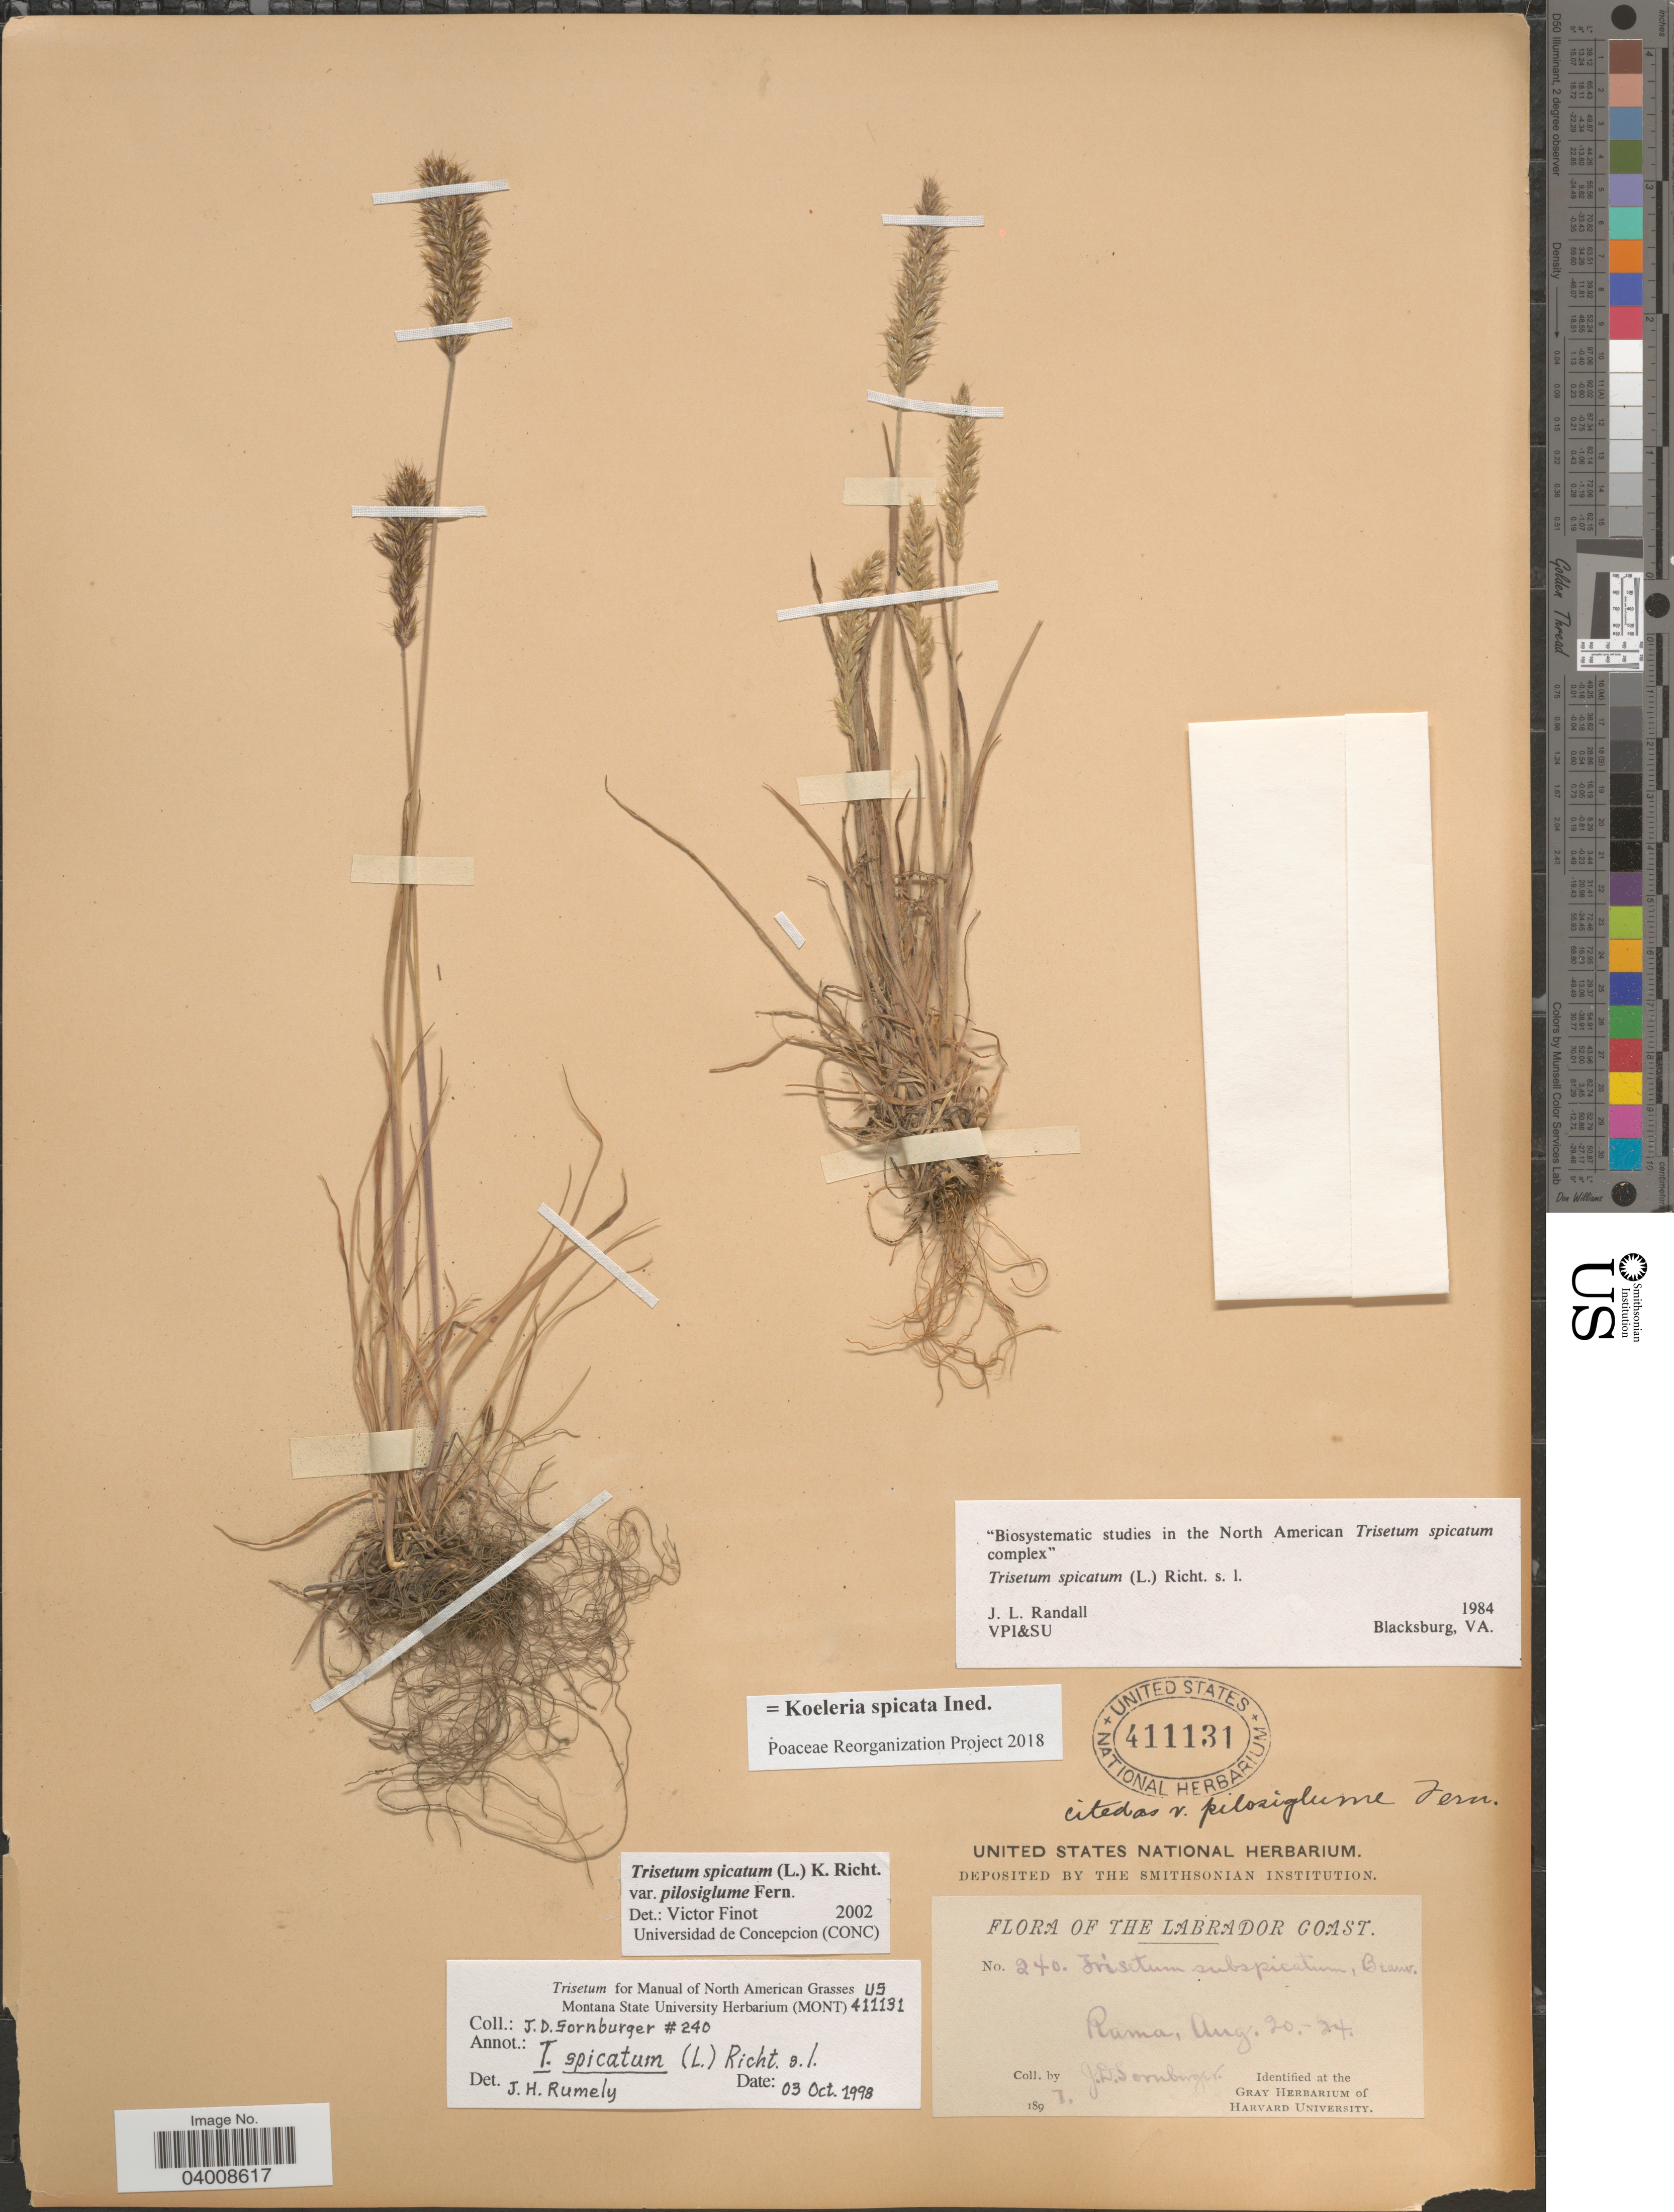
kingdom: Plantae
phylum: Tracheophyta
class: Liliopsida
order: Poales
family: Poaceae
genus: Koeleria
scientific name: Koeleria spicata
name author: (L.) Barberá et al.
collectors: J. Sornborger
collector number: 240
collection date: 1897-08-20/1897-08-24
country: Canada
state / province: Newfoundland and Labrador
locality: Labrador Coast. Rama.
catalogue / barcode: US 411131